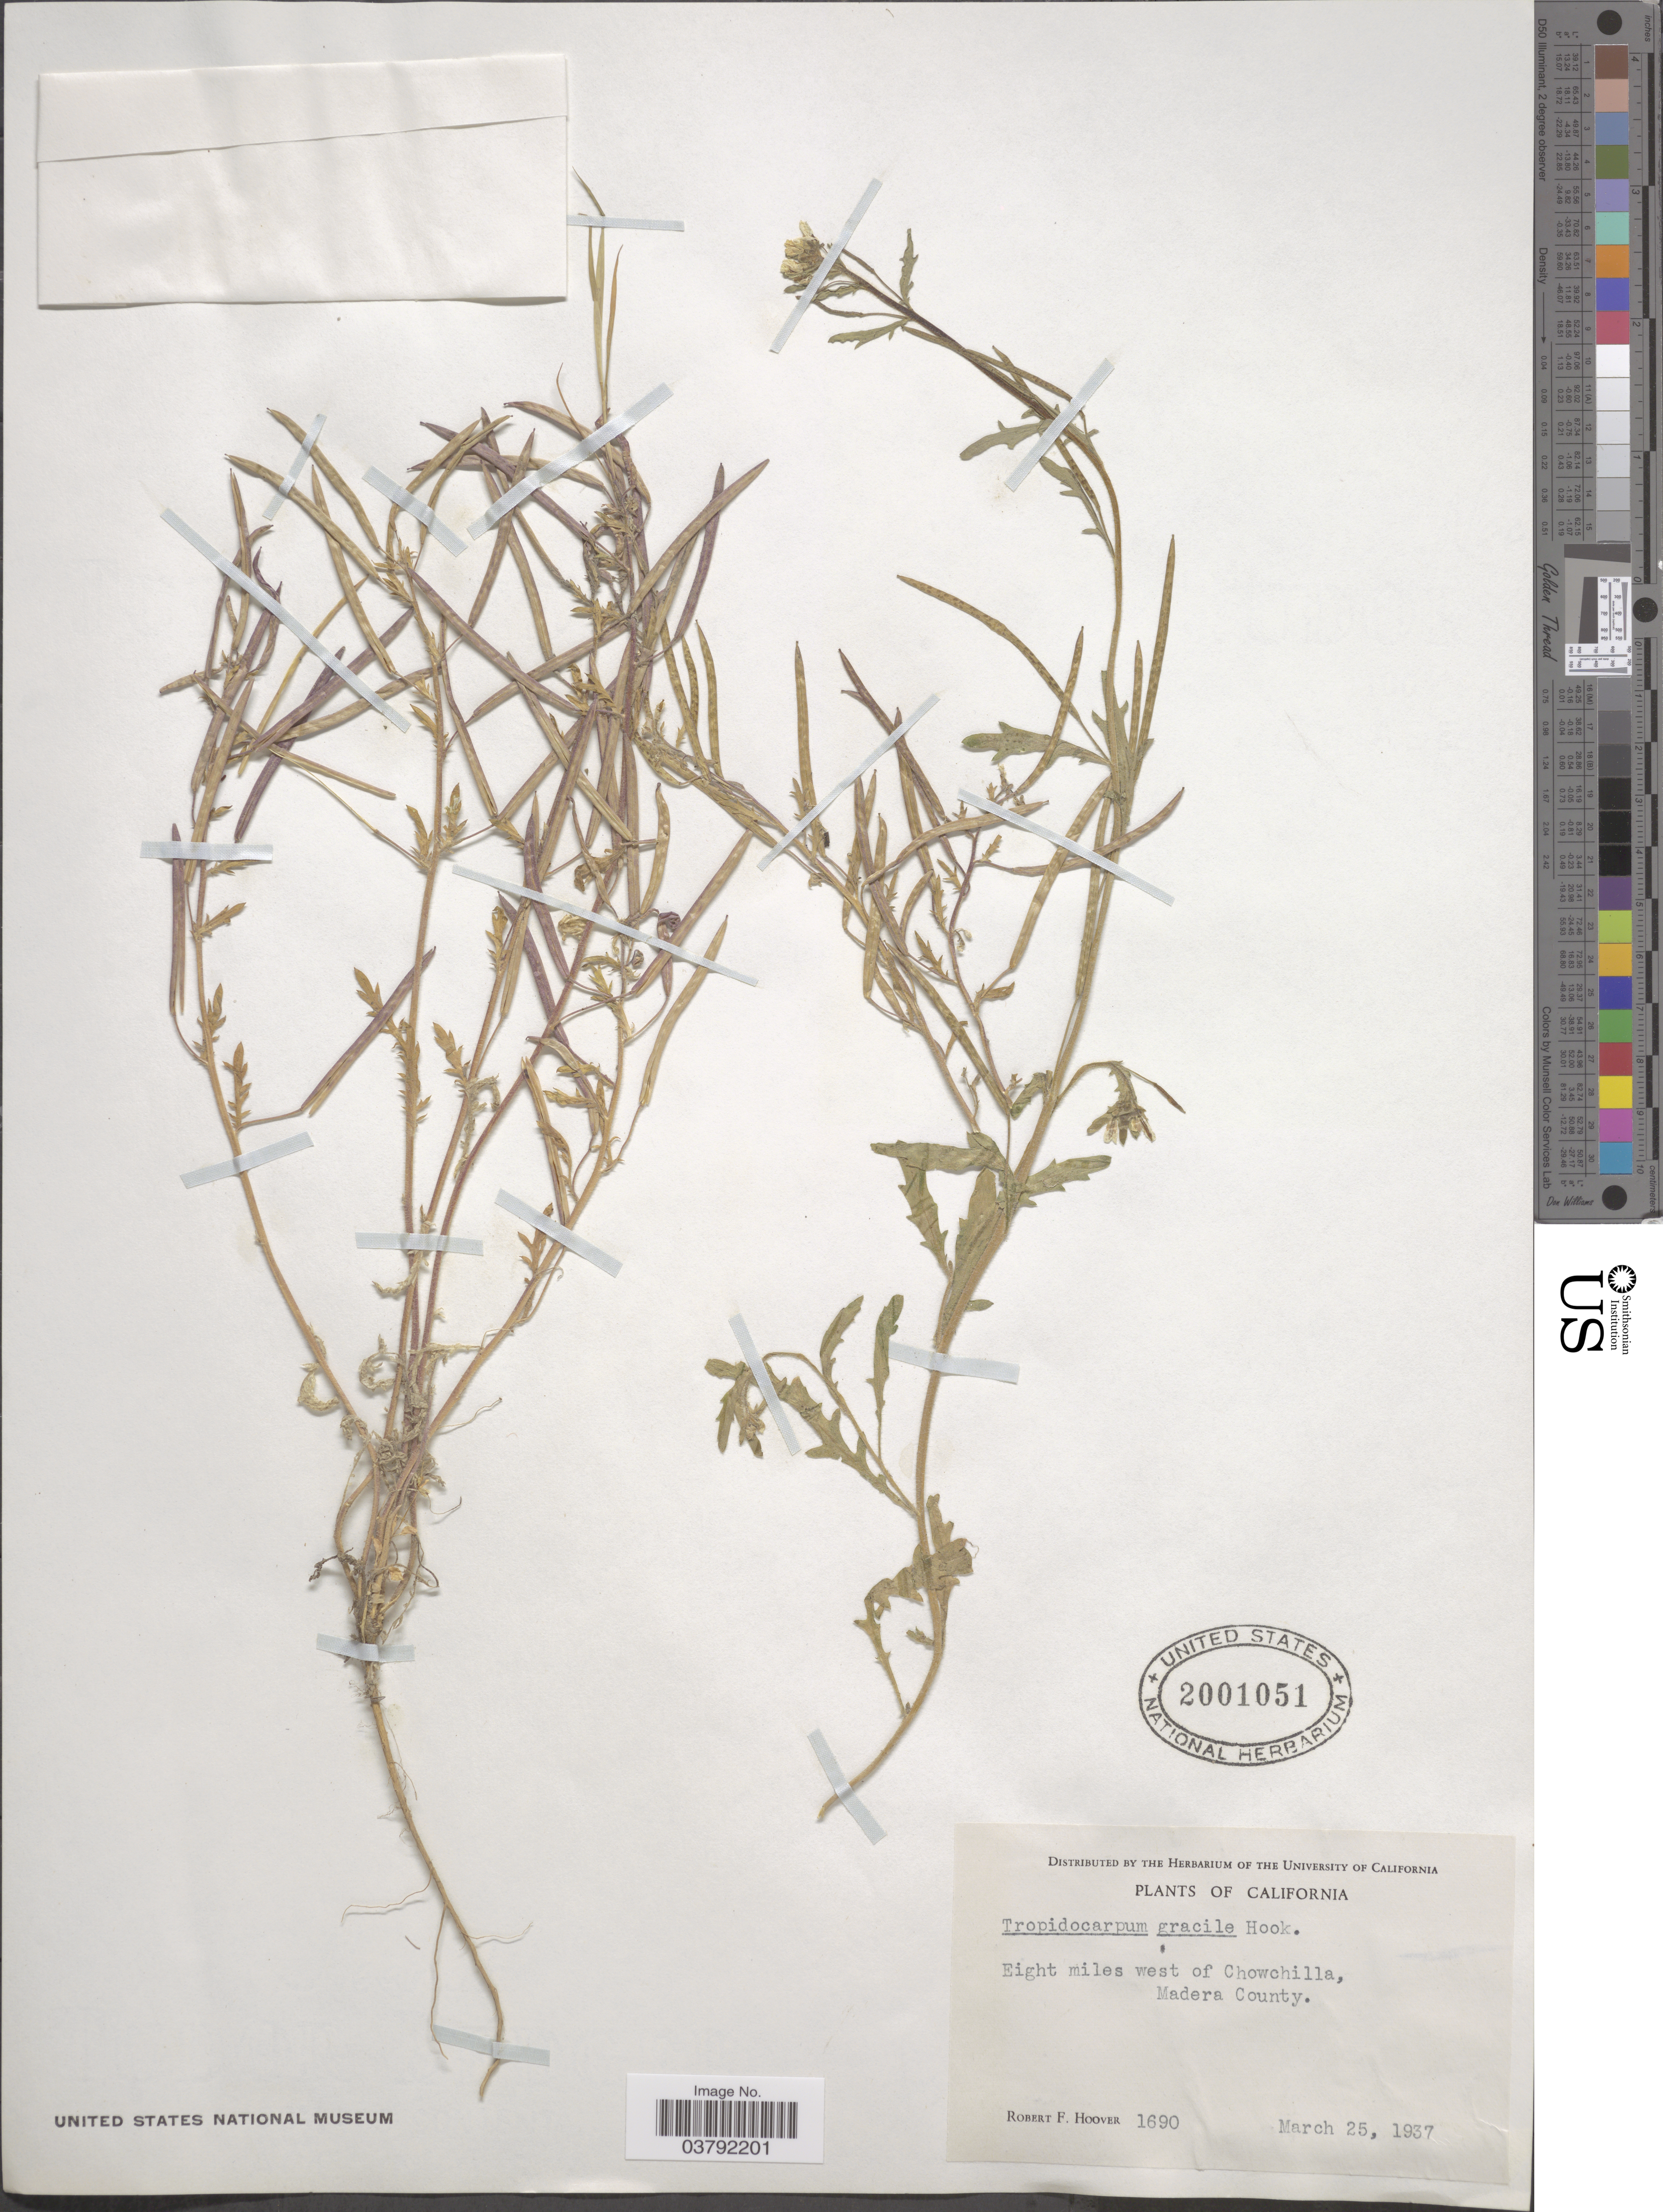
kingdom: Plantae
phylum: Tracheophyta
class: Magnoliopsida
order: Brassicales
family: Brassicaceae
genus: Tropidocarpum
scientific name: Tropidocarpum gracile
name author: Hook.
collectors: R. F. Hoover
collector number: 1690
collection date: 1937-03-25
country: United States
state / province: California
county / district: Madera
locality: Eight miles west of Chowchilla, Madera County.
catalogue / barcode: US 2001051